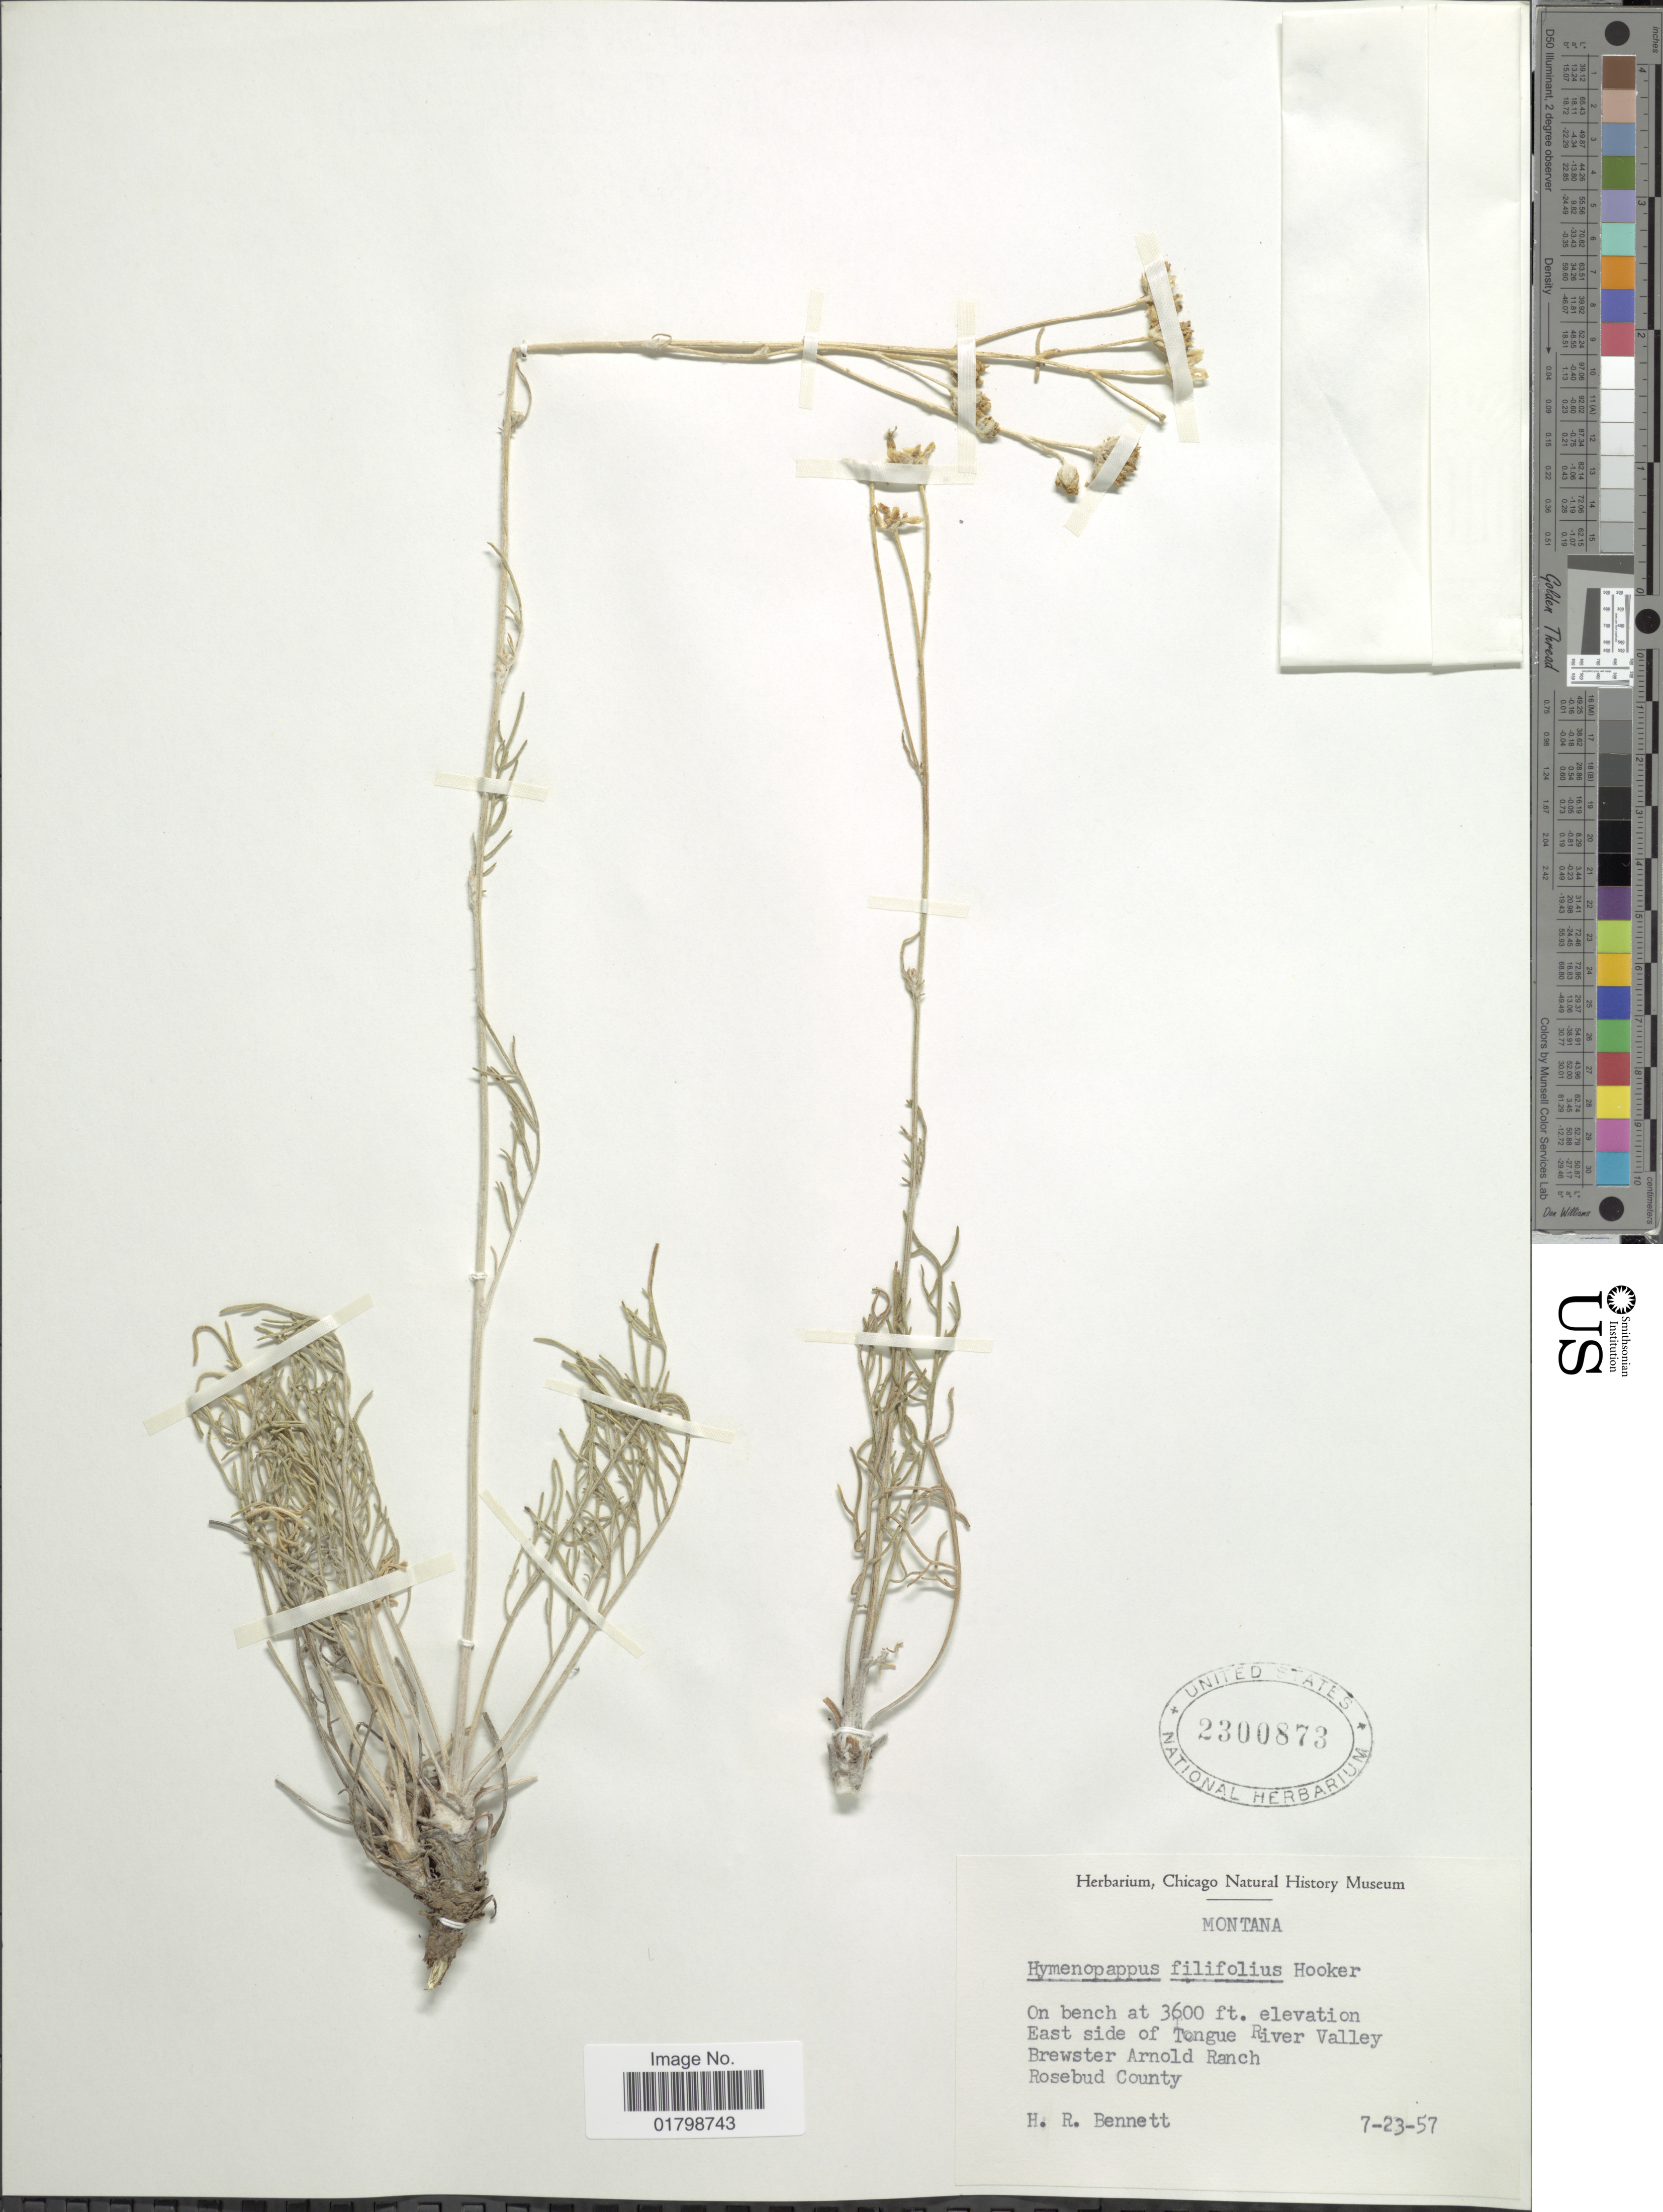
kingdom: Plantae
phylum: Tracheophyta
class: Magnoliopsida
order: Asterales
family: Asteraceae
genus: Hymenopappus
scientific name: Hymenopappus filifolius var. filifolius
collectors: H. R. Bennett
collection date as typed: Transcribed d/m/y: 23/7/57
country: United States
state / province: Montana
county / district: Rosebud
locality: East side of Tongue River Valley, Brewster Arnold Ranch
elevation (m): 1097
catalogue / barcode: US 2300873